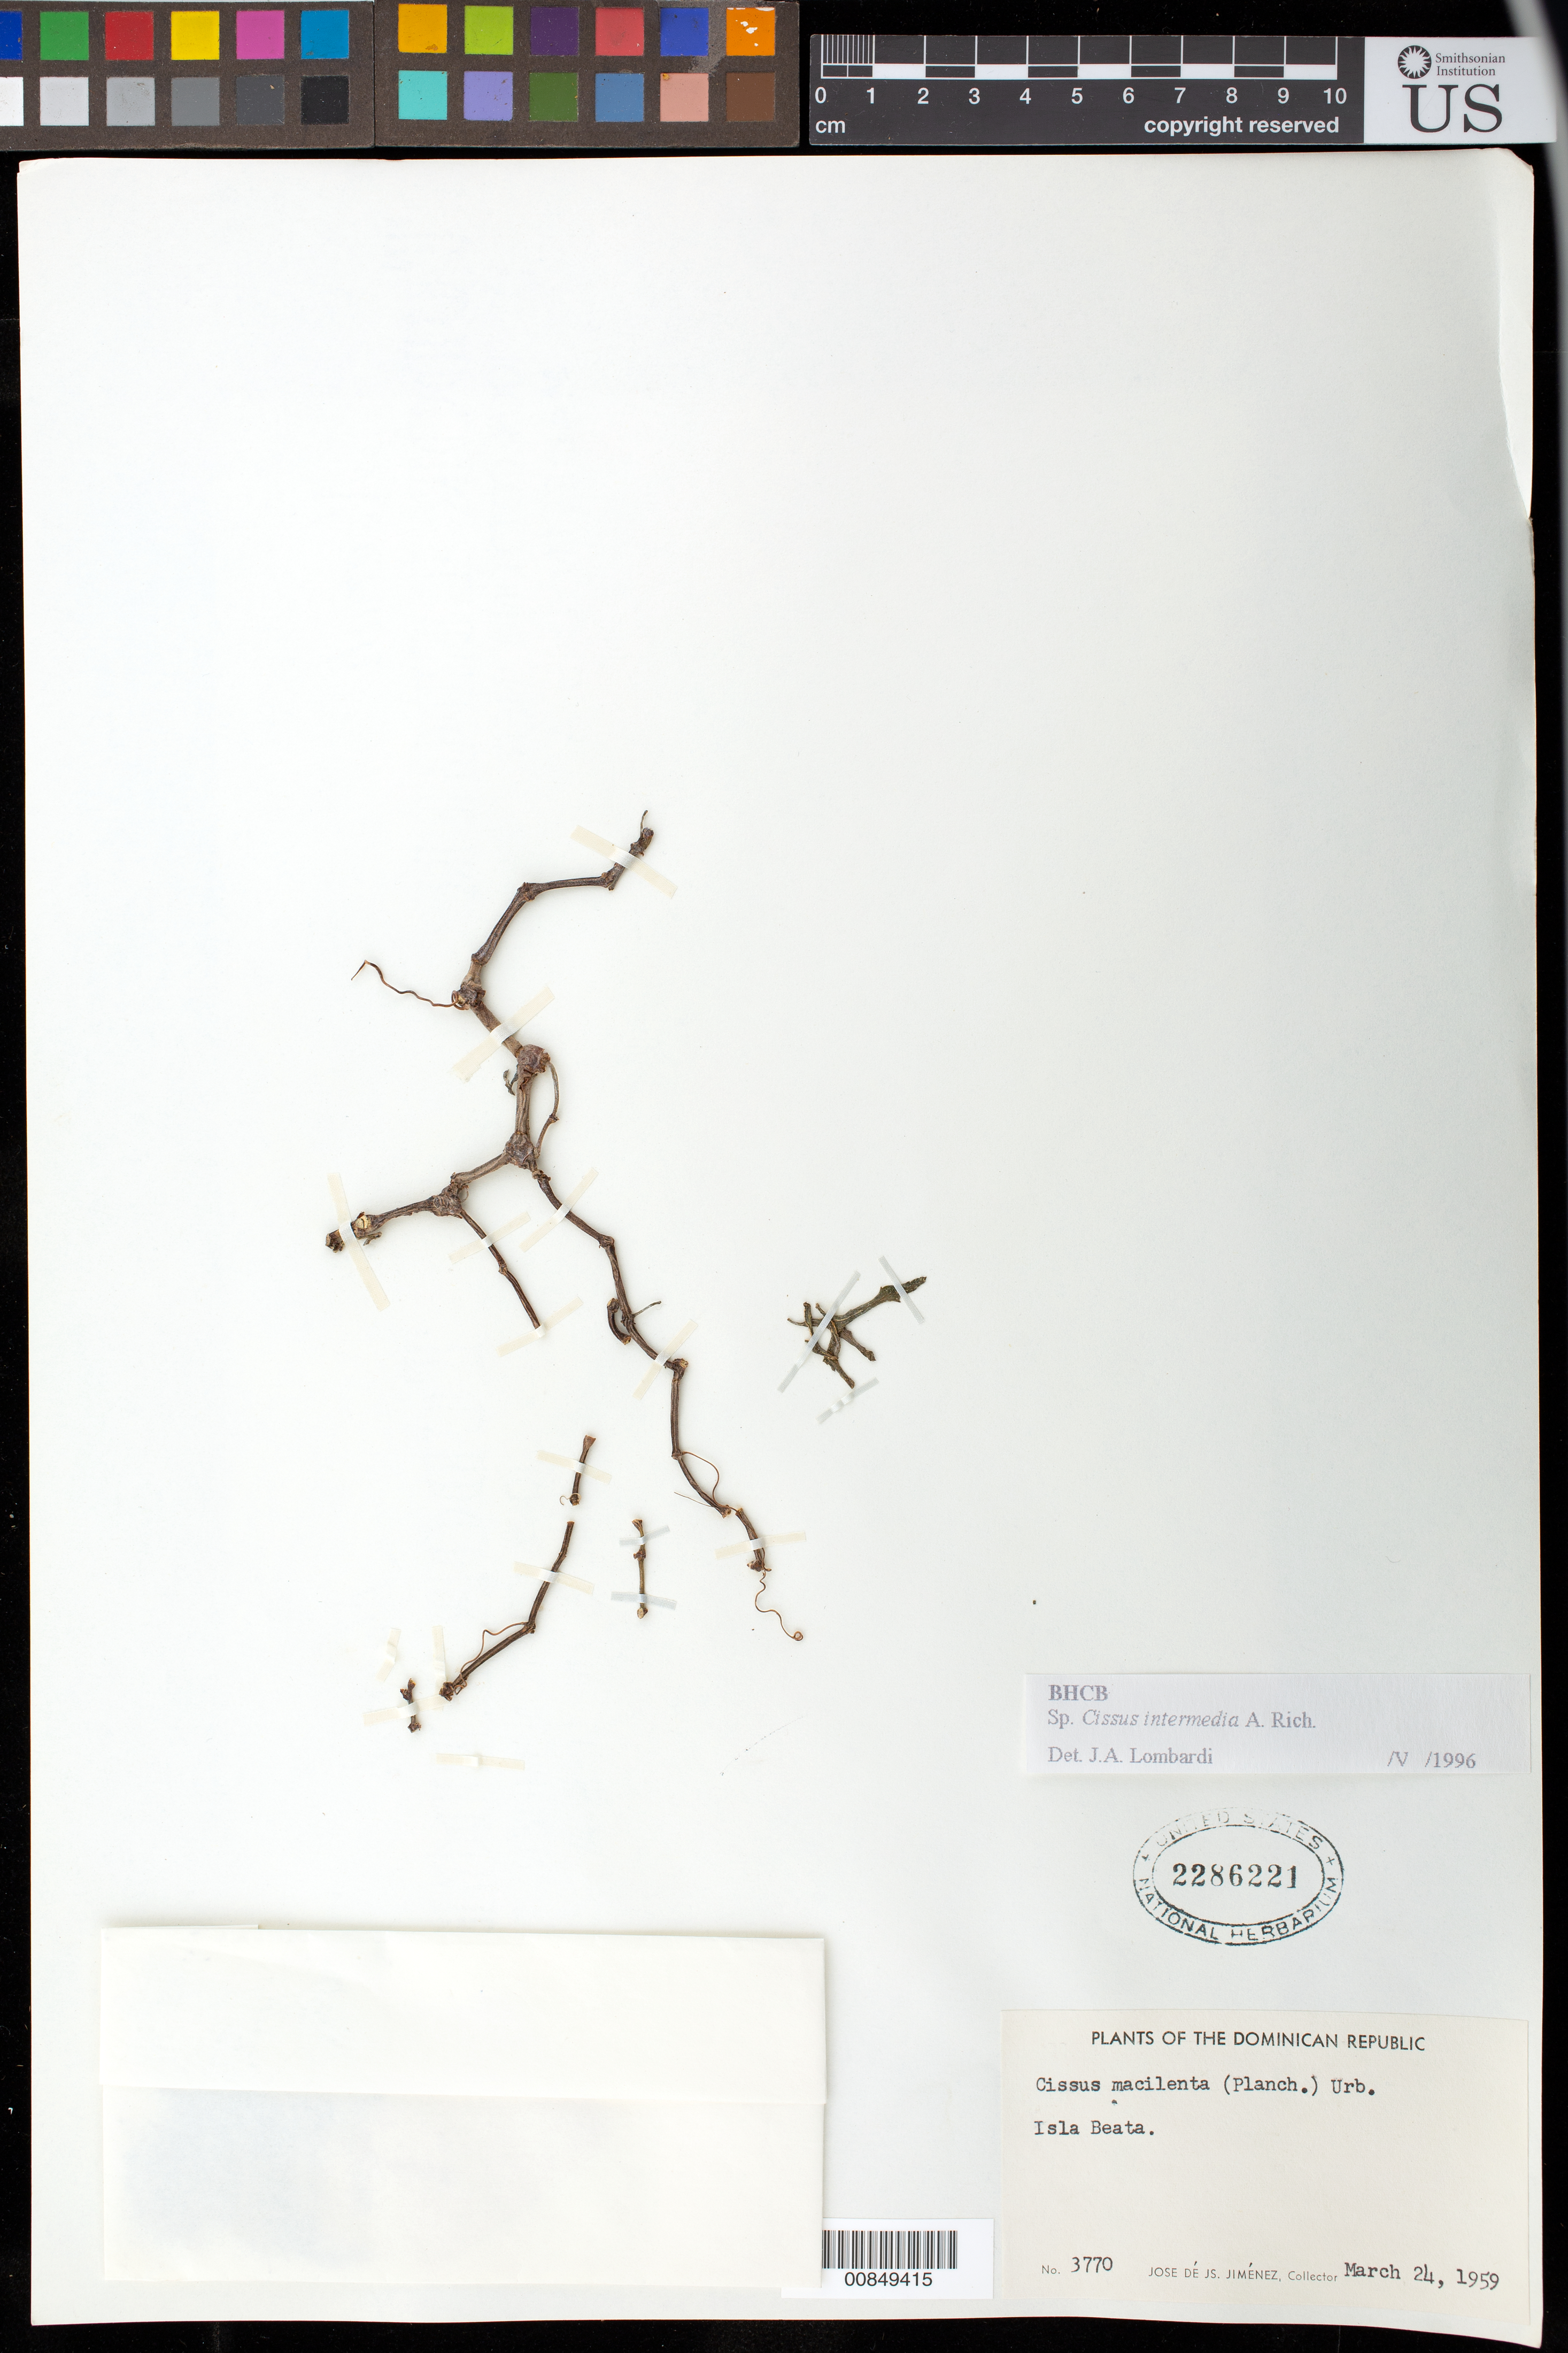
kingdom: Plantae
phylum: Tracheophyta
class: Magnoliopsida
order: Vitales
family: Vitaceae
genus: Cissus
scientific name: Cissus intermedia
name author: A. Rich.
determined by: Lombardi, Julio A.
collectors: J. J. Jiménez Almonte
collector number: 3770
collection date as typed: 24 Mar 1959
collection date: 1959-03-24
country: Dominican Republic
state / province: Barahona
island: Isla Beata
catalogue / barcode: US 2286221